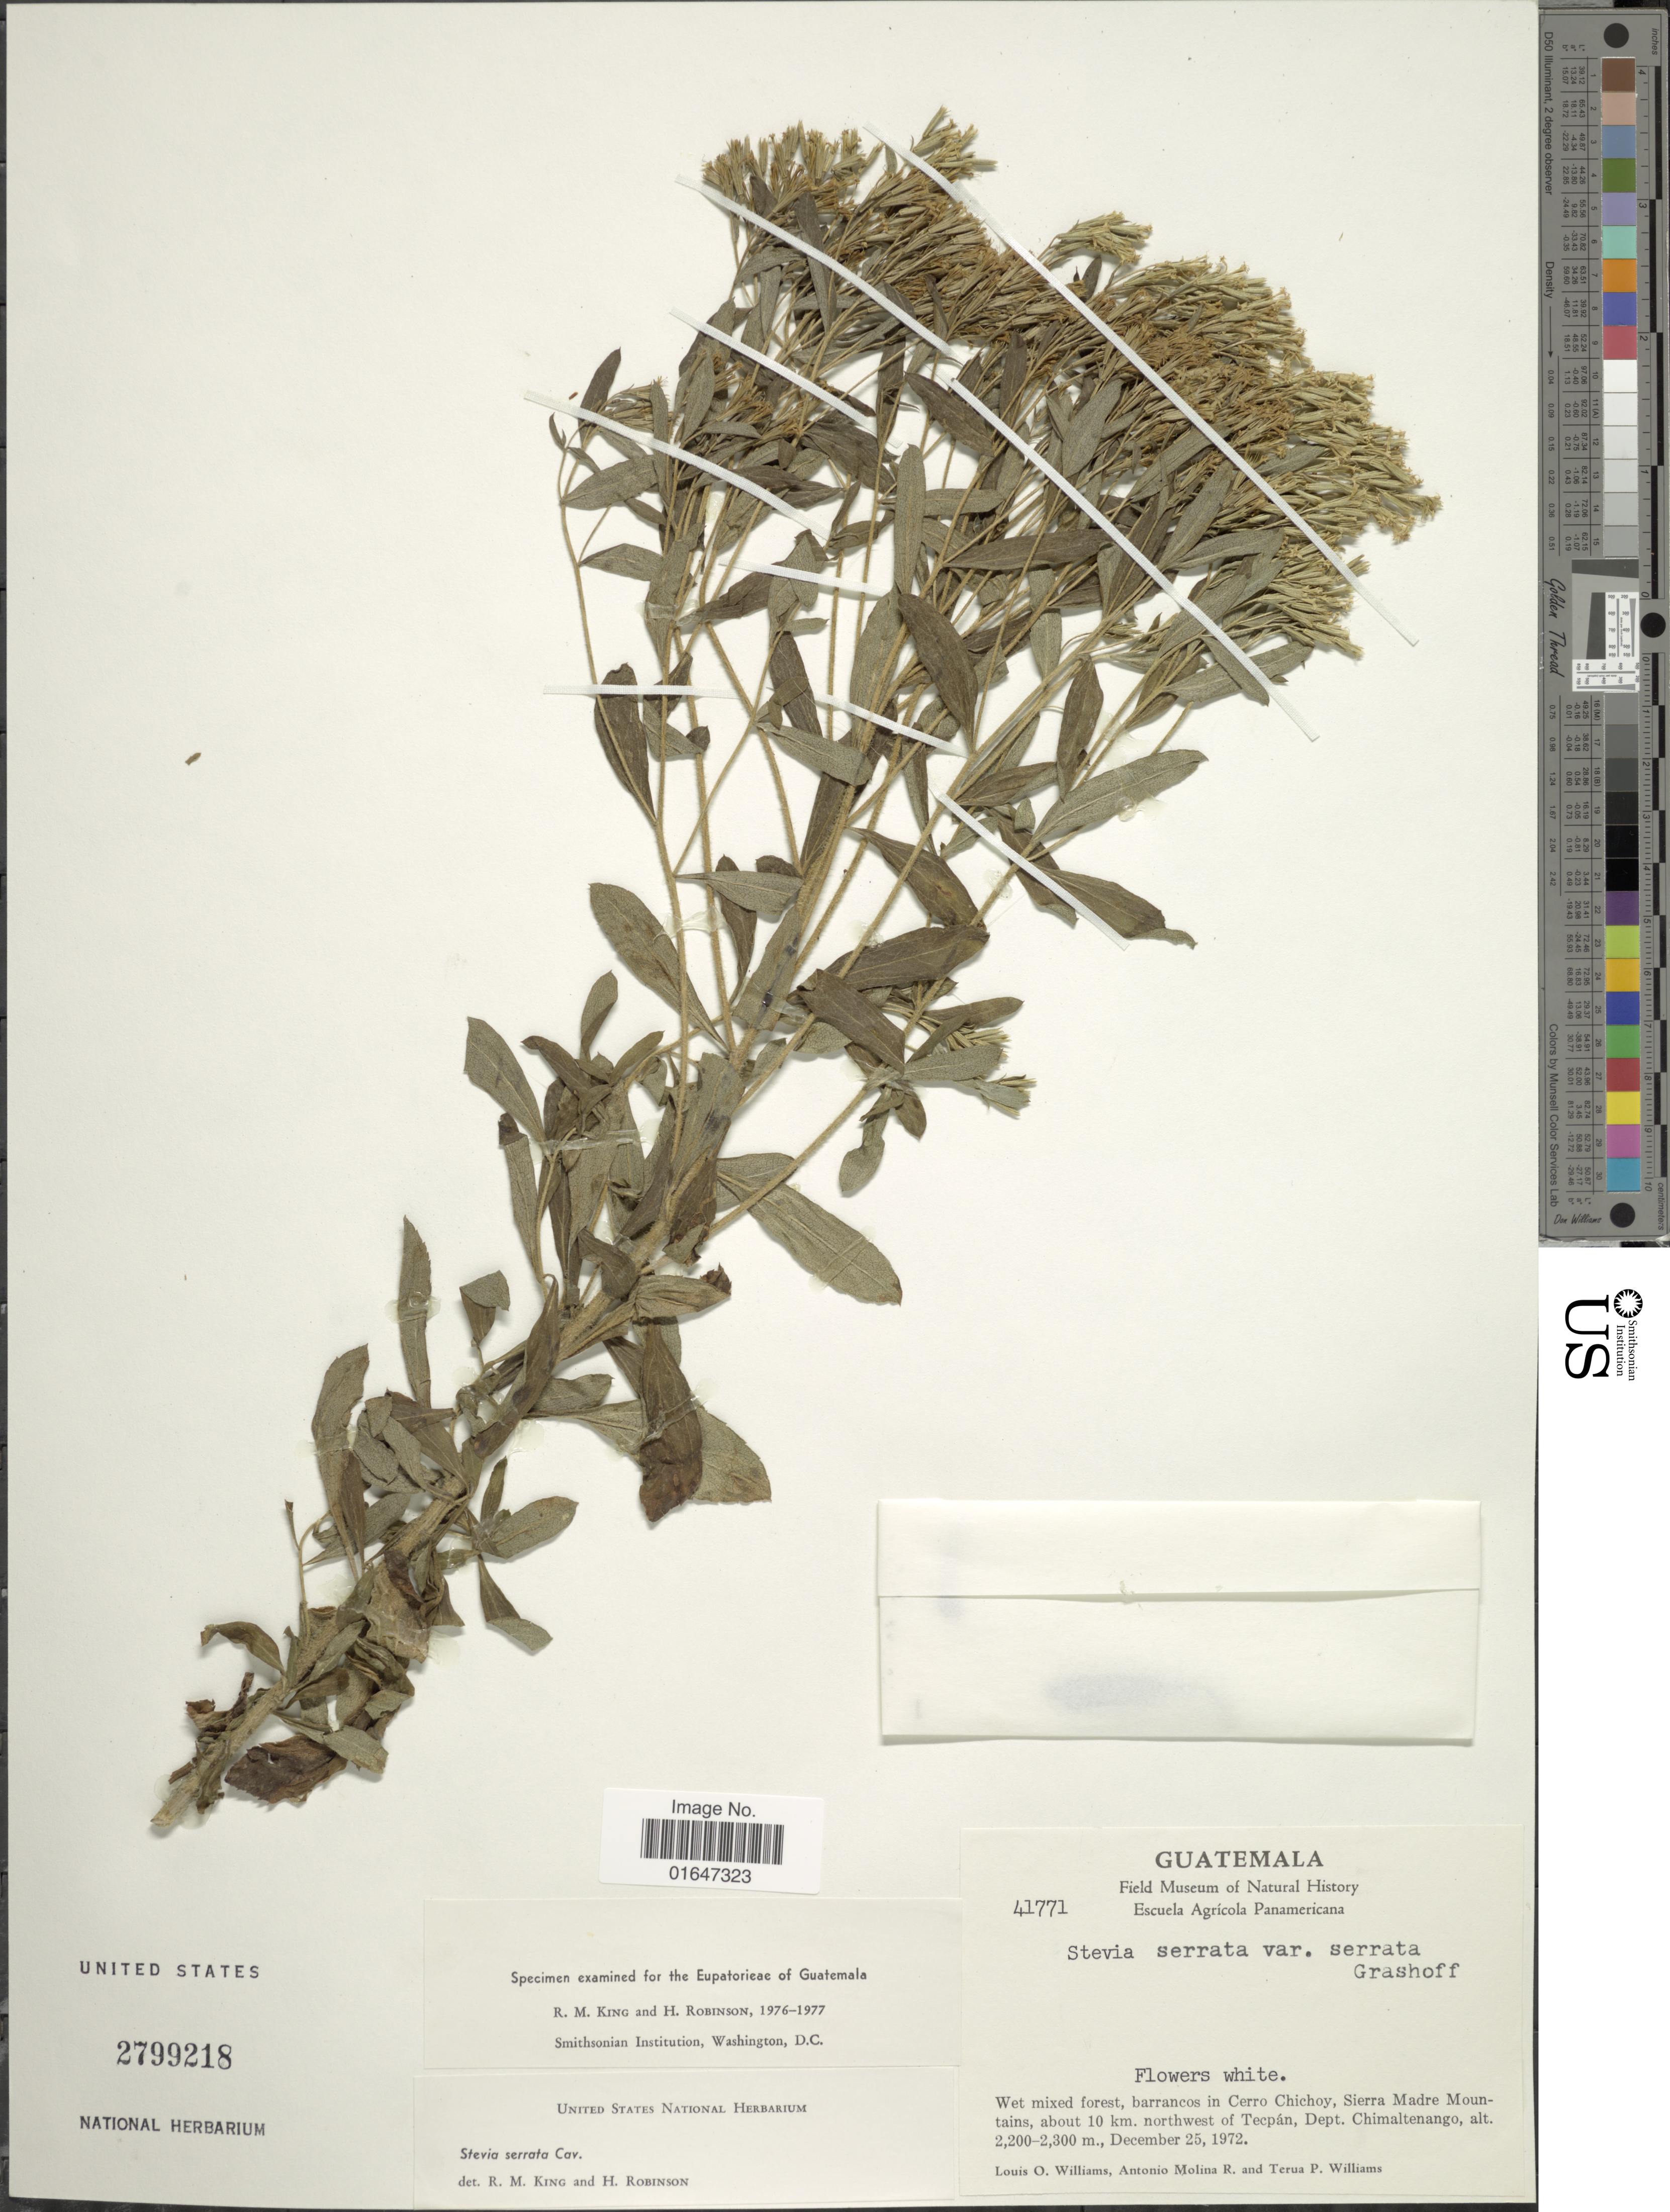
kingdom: Plantae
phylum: Tracheophyta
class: Magnoliopsida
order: Asterales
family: Asteraceae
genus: Stevia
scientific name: Stevia serrata var. serrata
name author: Cav.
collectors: L. O. Williams, A. Molina R. & T. P. Williams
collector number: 41771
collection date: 1972-12-25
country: Guatemala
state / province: Chimaltenango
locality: Barrancos in Cerro Chichoy, Sierra Madre Mountains, about 10 km northwest of Tecpan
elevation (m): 2200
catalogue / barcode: US 2799218